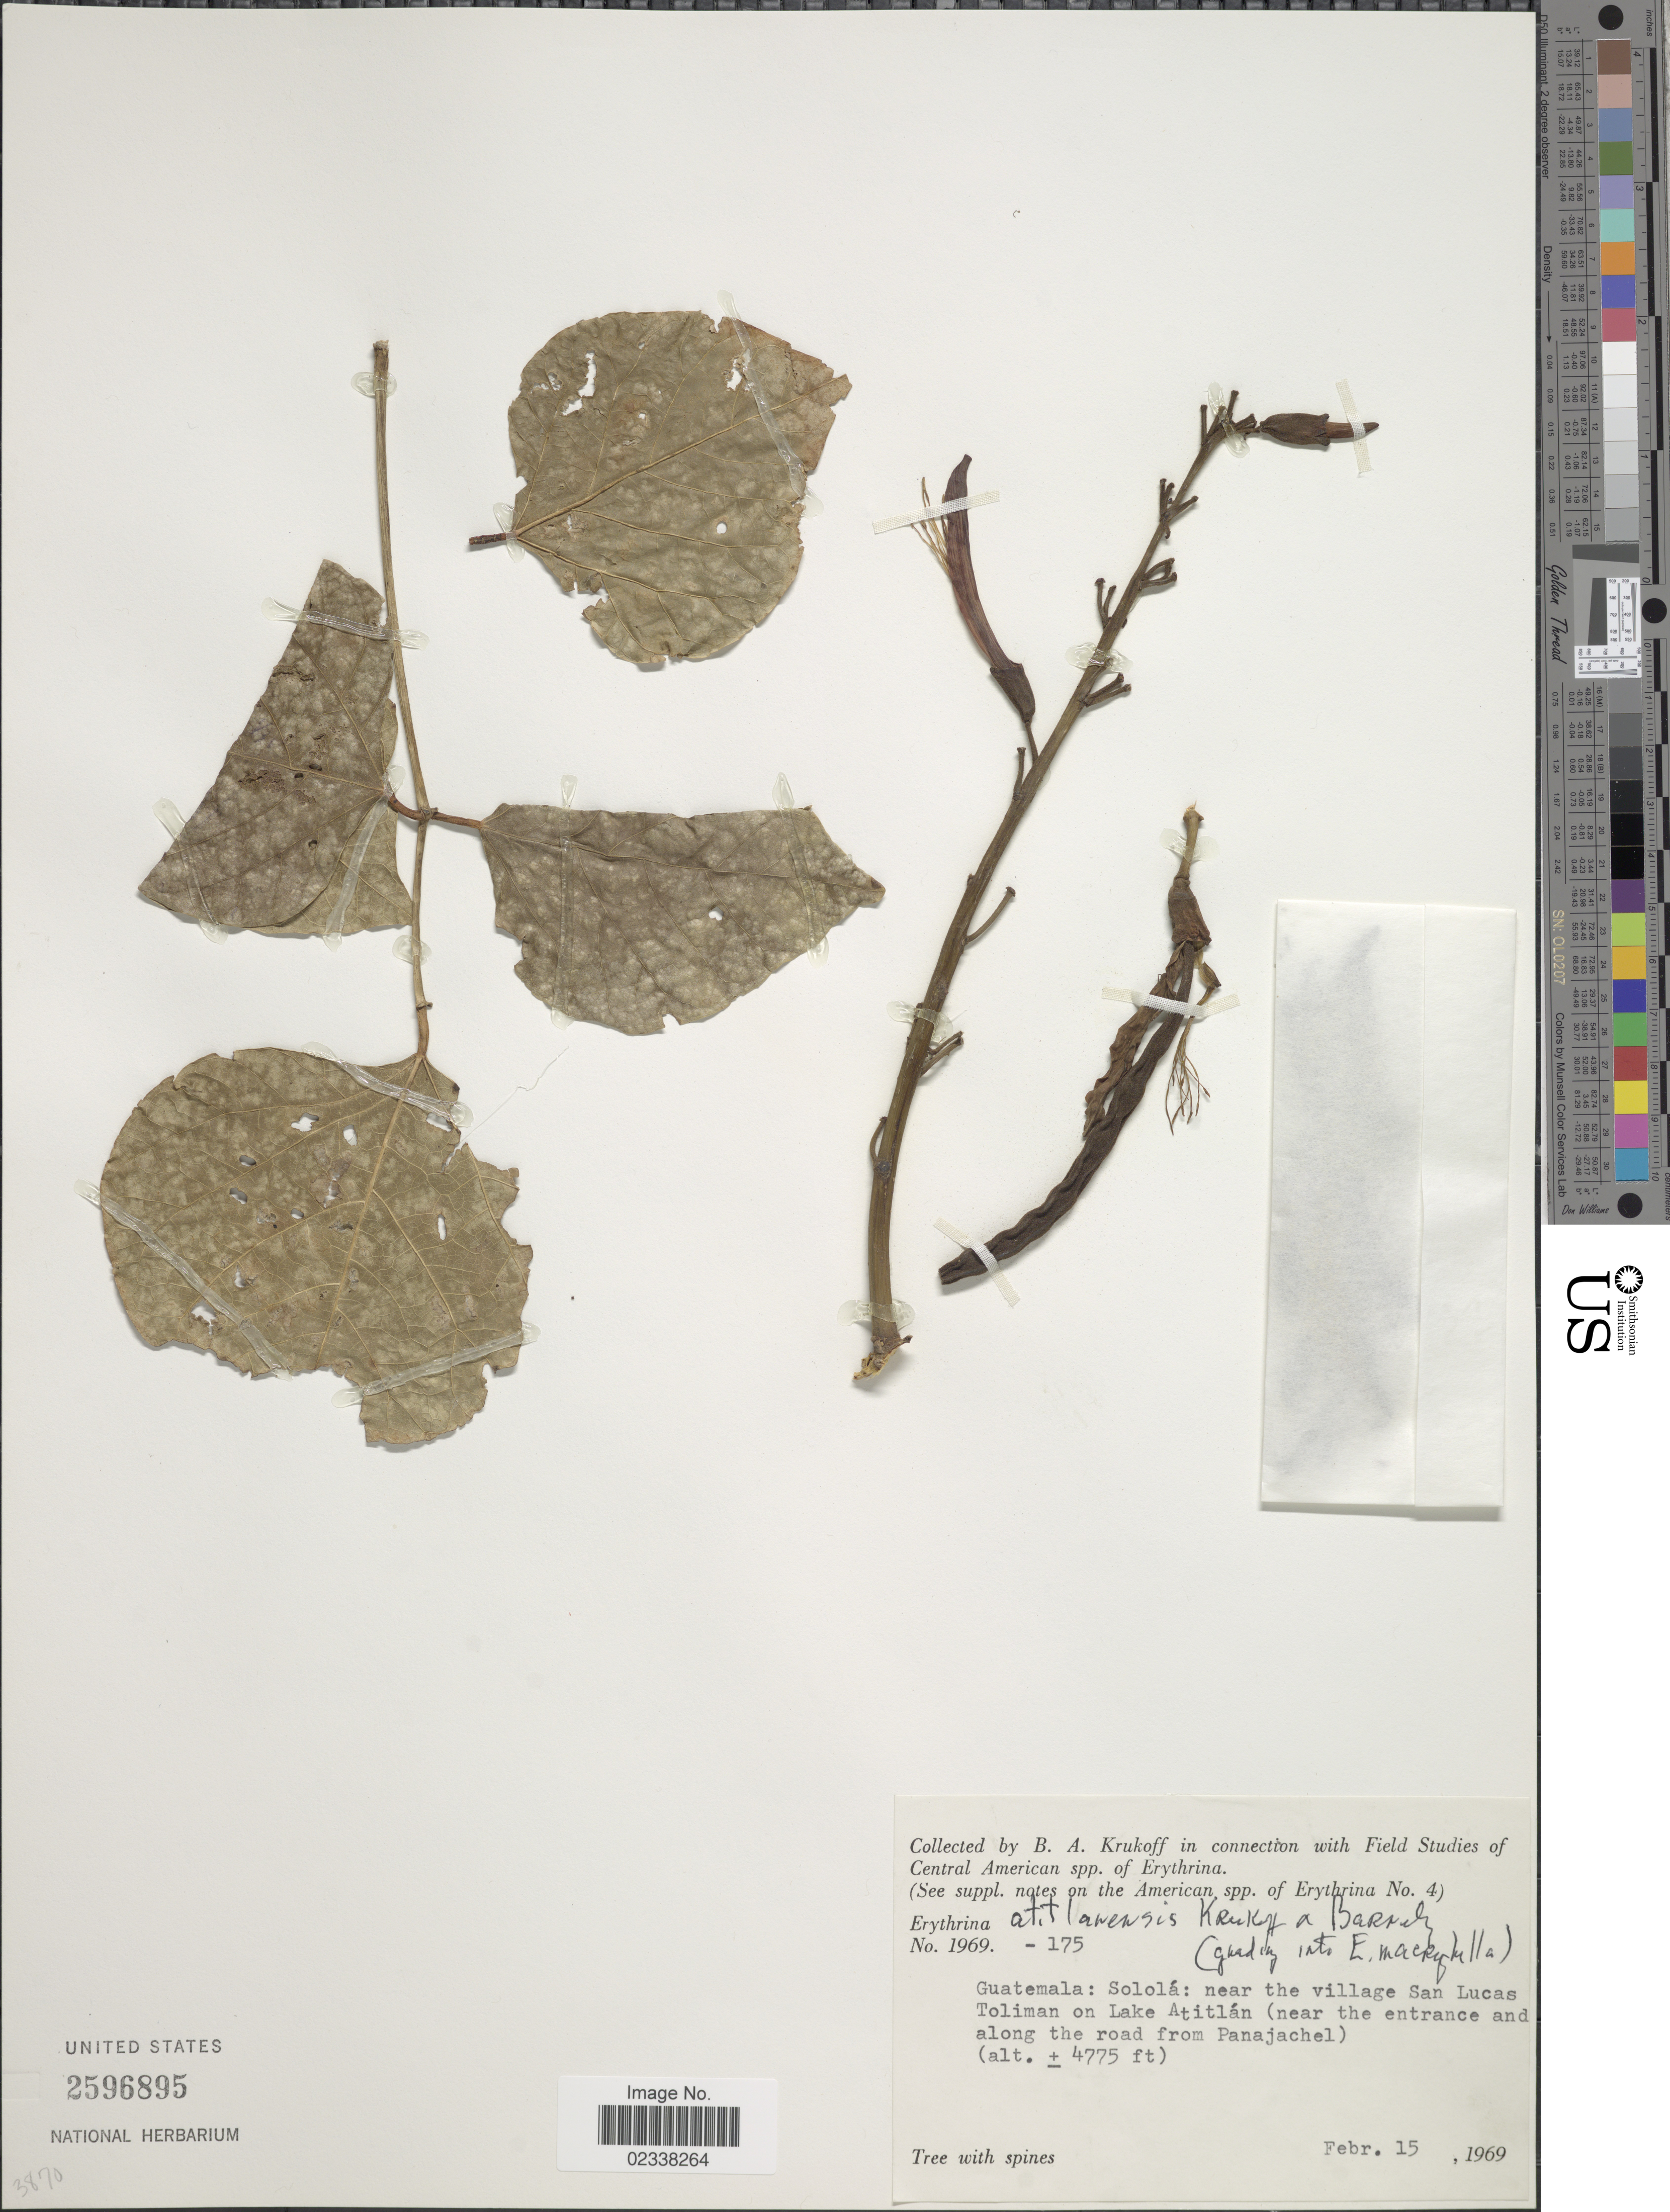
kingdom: Plantae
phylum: Tracheophyta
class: Magnoliopsida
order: Fabales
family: Fabaceae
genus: Erythrina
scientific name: Erythrina atitlanensis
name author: Krukoff & Barneby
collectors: B. A. Krukoff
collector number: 1969-175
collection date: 1969-02-15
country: Guatemala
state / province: Sololá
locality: Near the village San Lucas Toliman on Lake Atitlan (near the entrance and along the road from Panajachel)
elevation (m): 1455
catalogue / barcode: US 2596895